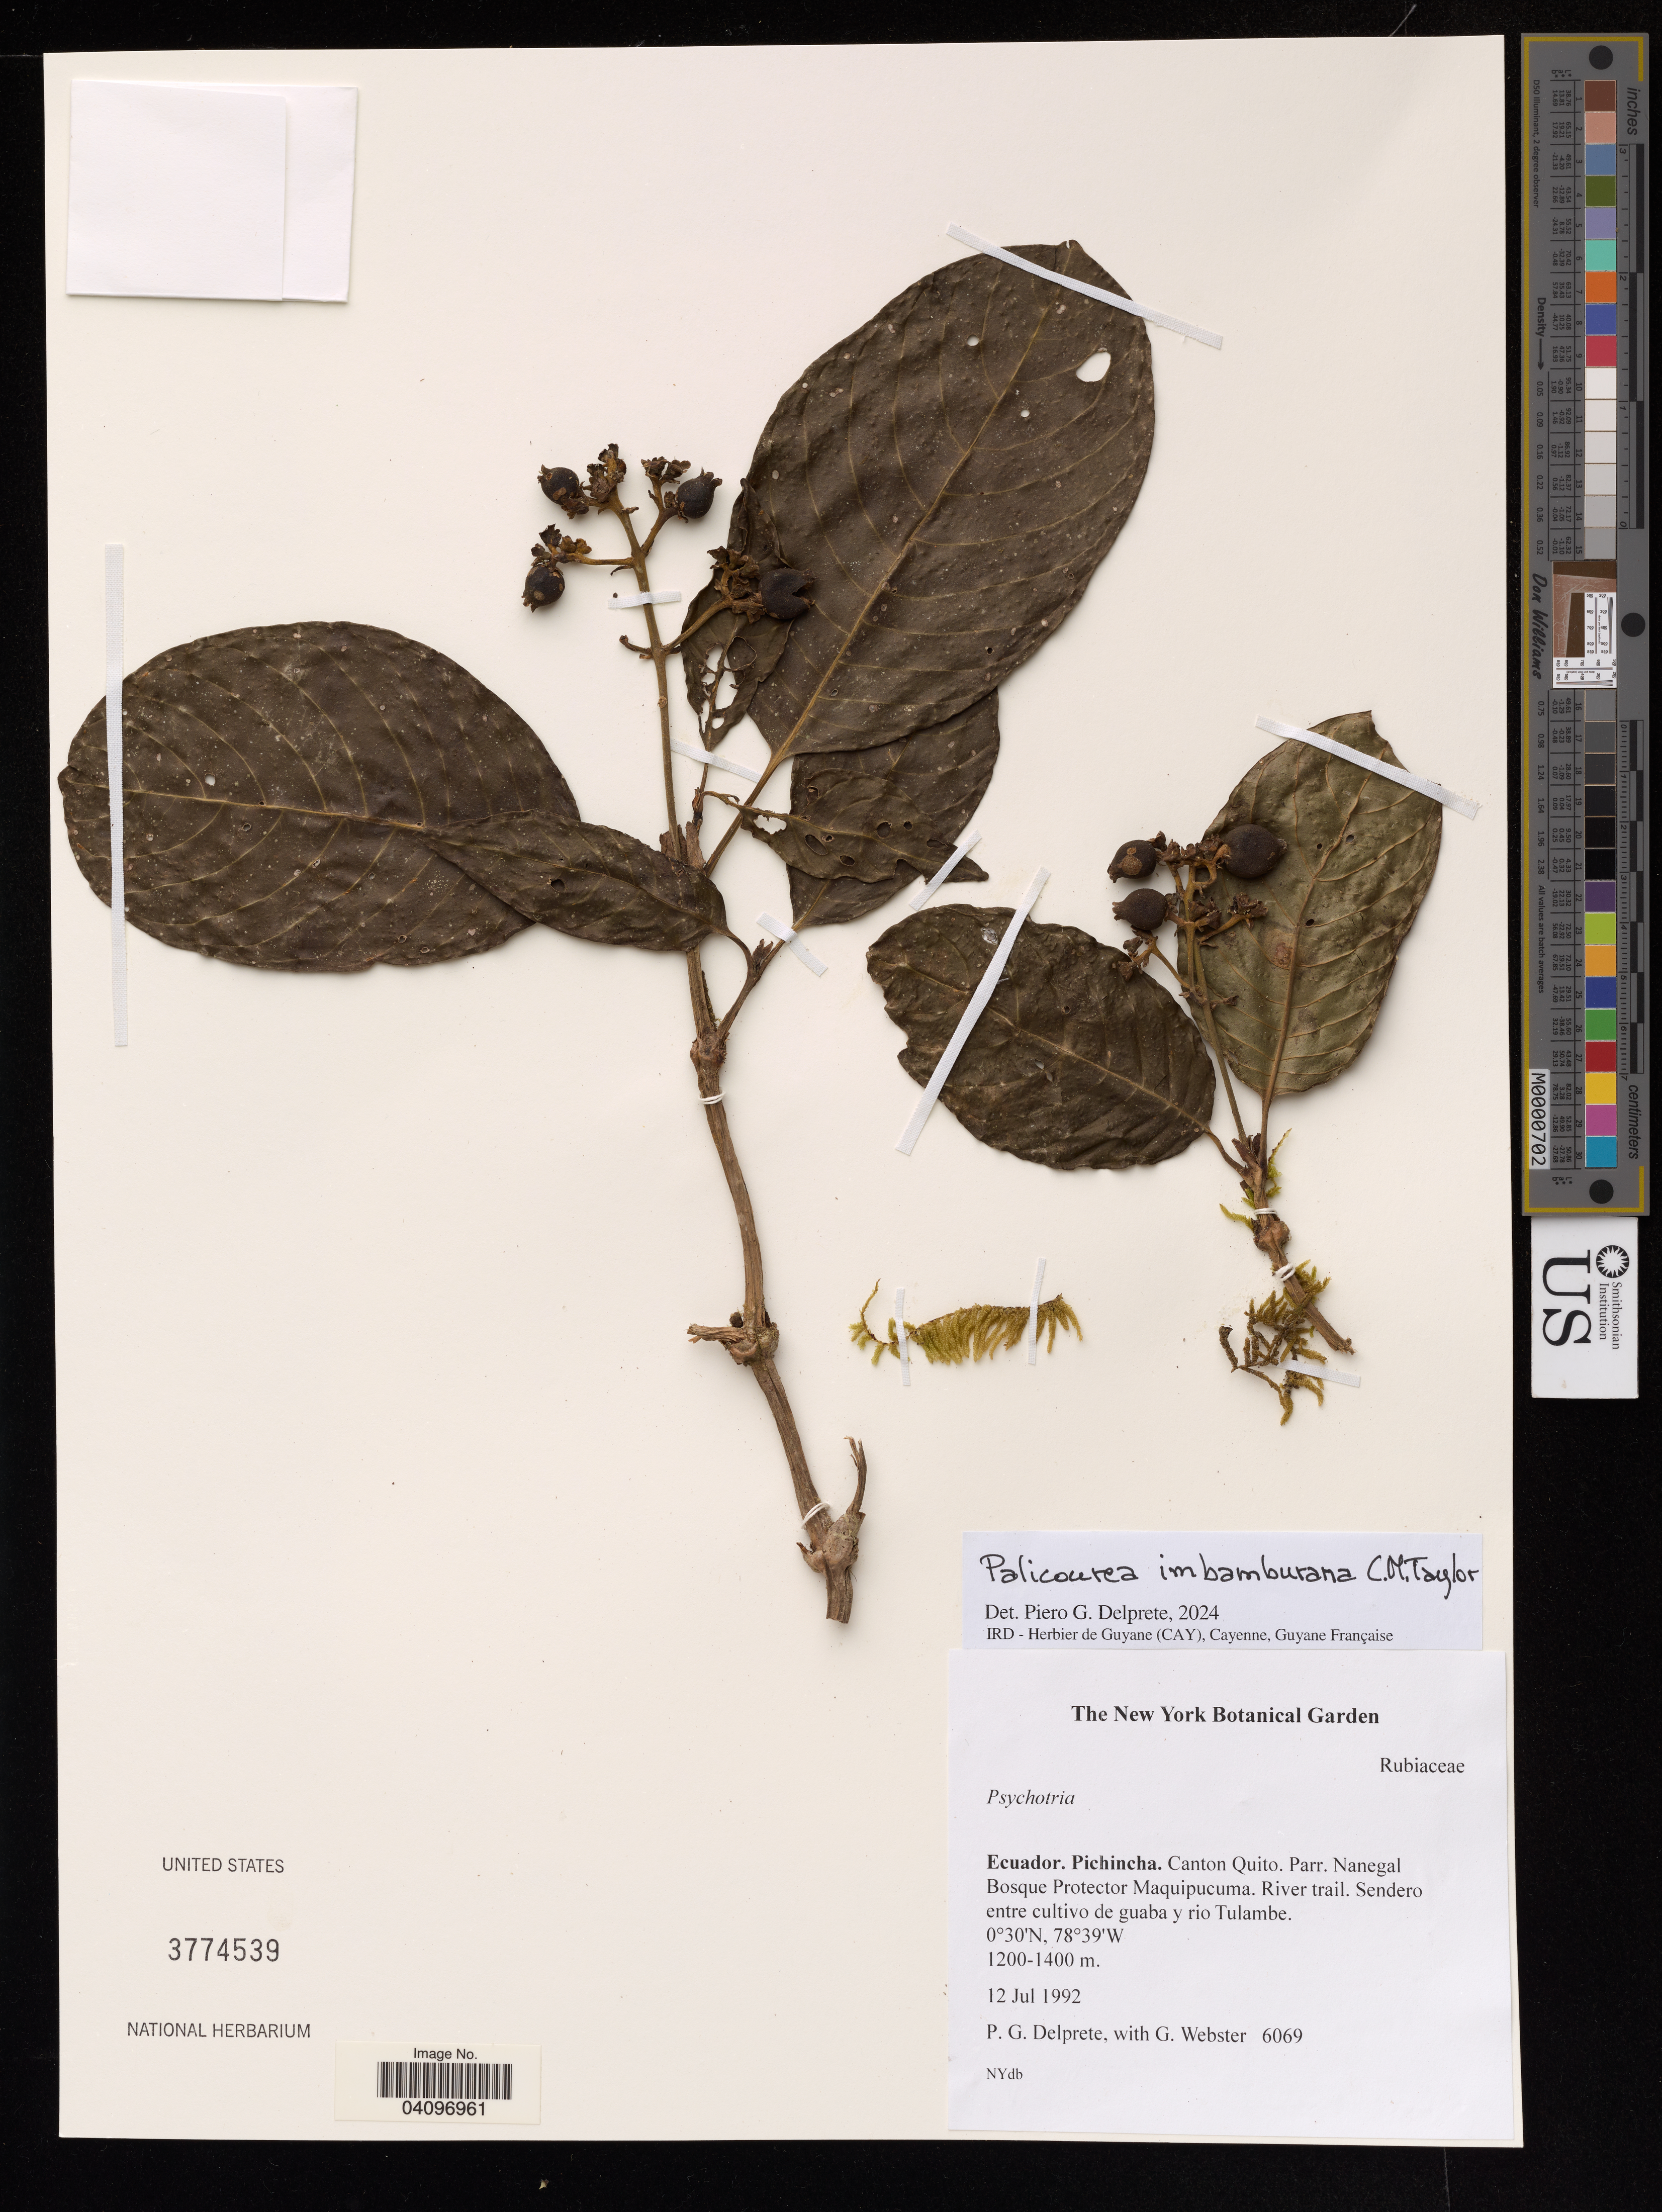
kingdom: Plantae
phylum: Tracheophyta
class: Magnoliopsida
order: Gentianales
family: Rubiaceae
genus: Palicourea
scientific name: Palicourea imbaburana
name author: C.M. Taylor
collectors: P. G. Delprete & G. Webster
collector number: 6069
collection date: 1992-07-12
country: Ecuador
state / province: Pichincha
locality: Canton Quito. Parr. Nanegal Bosque Protector Maquipucuma.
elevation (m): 1200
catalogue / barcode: US 3774539